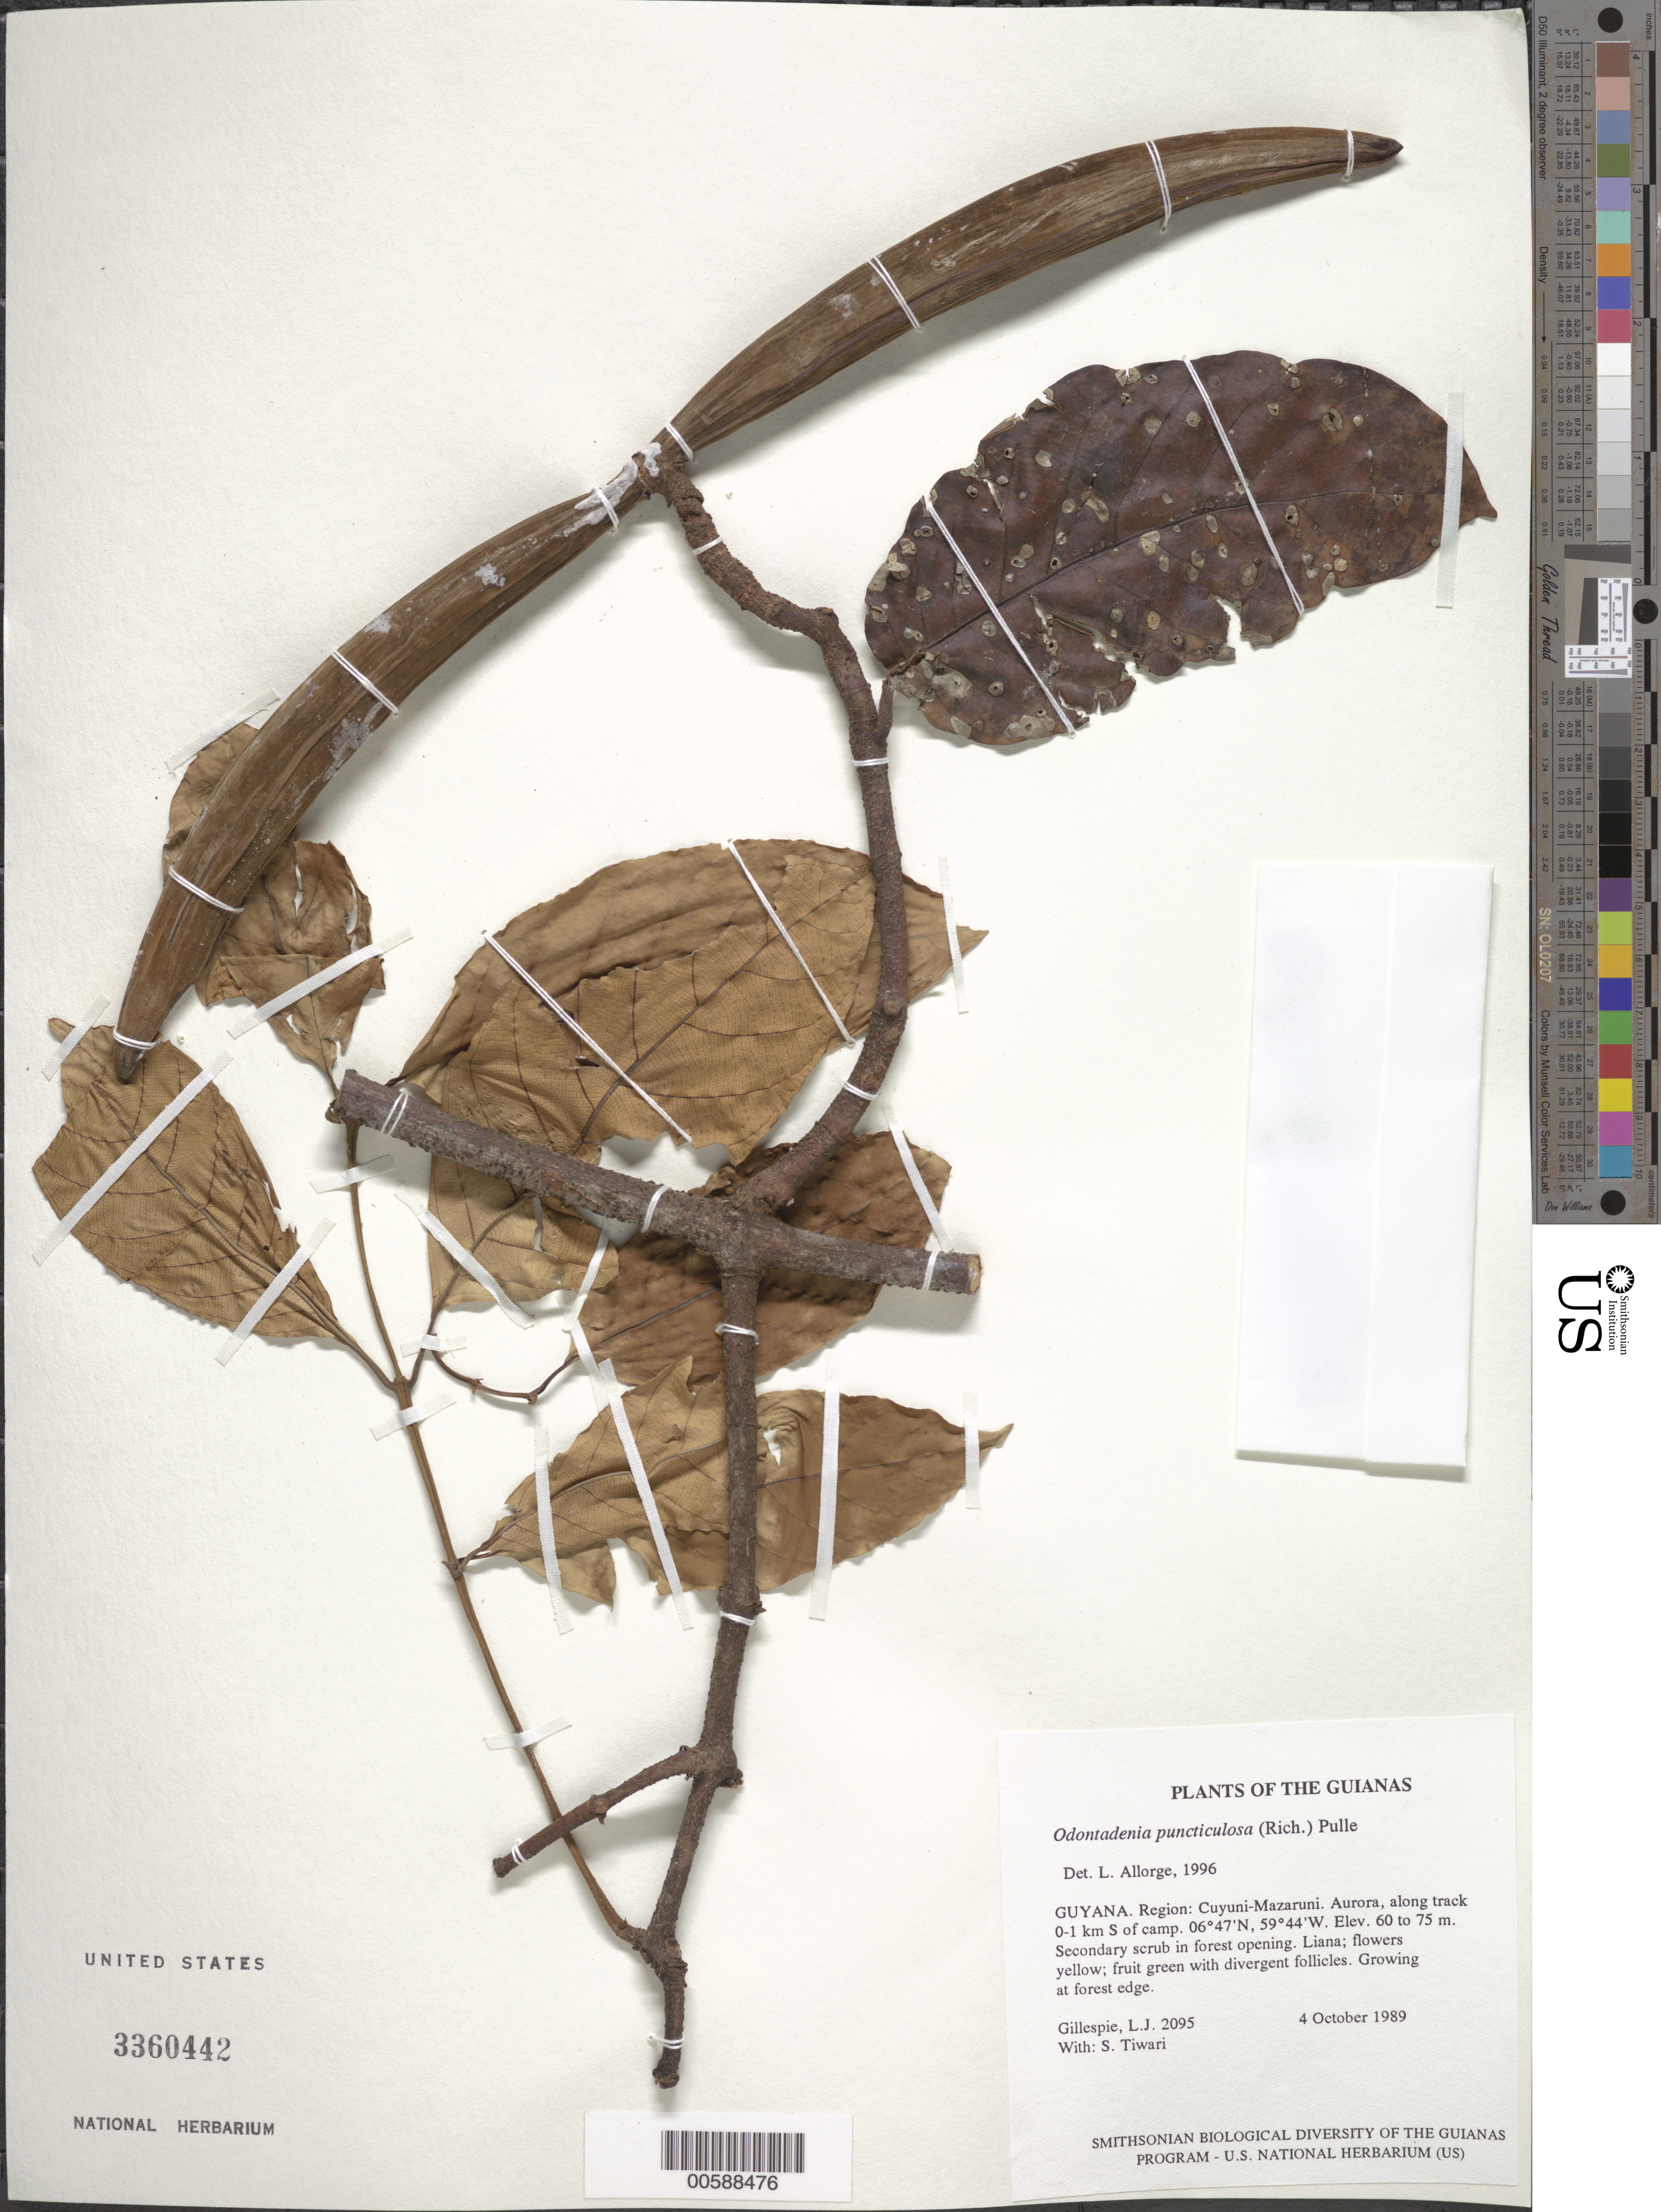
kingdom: Plantae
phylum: Tracheophyta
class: Magnoliopsida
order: Gentianales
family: Apocynaceae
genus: Odontadenia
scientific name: Odontadenia puncticulosa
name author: (Rich.) Pulle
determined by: Allorge, L.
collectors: L. J. Gillespie & S. Tiwari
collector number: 2095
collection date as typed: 4 October 1989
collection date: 1989-10-04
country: Guyana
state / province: Cuyuni-Mazaruni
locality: Aurora, along track 0-1 km S of camp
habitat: Secondary scrub in forest opening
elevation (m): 60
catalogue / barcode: US 3360442